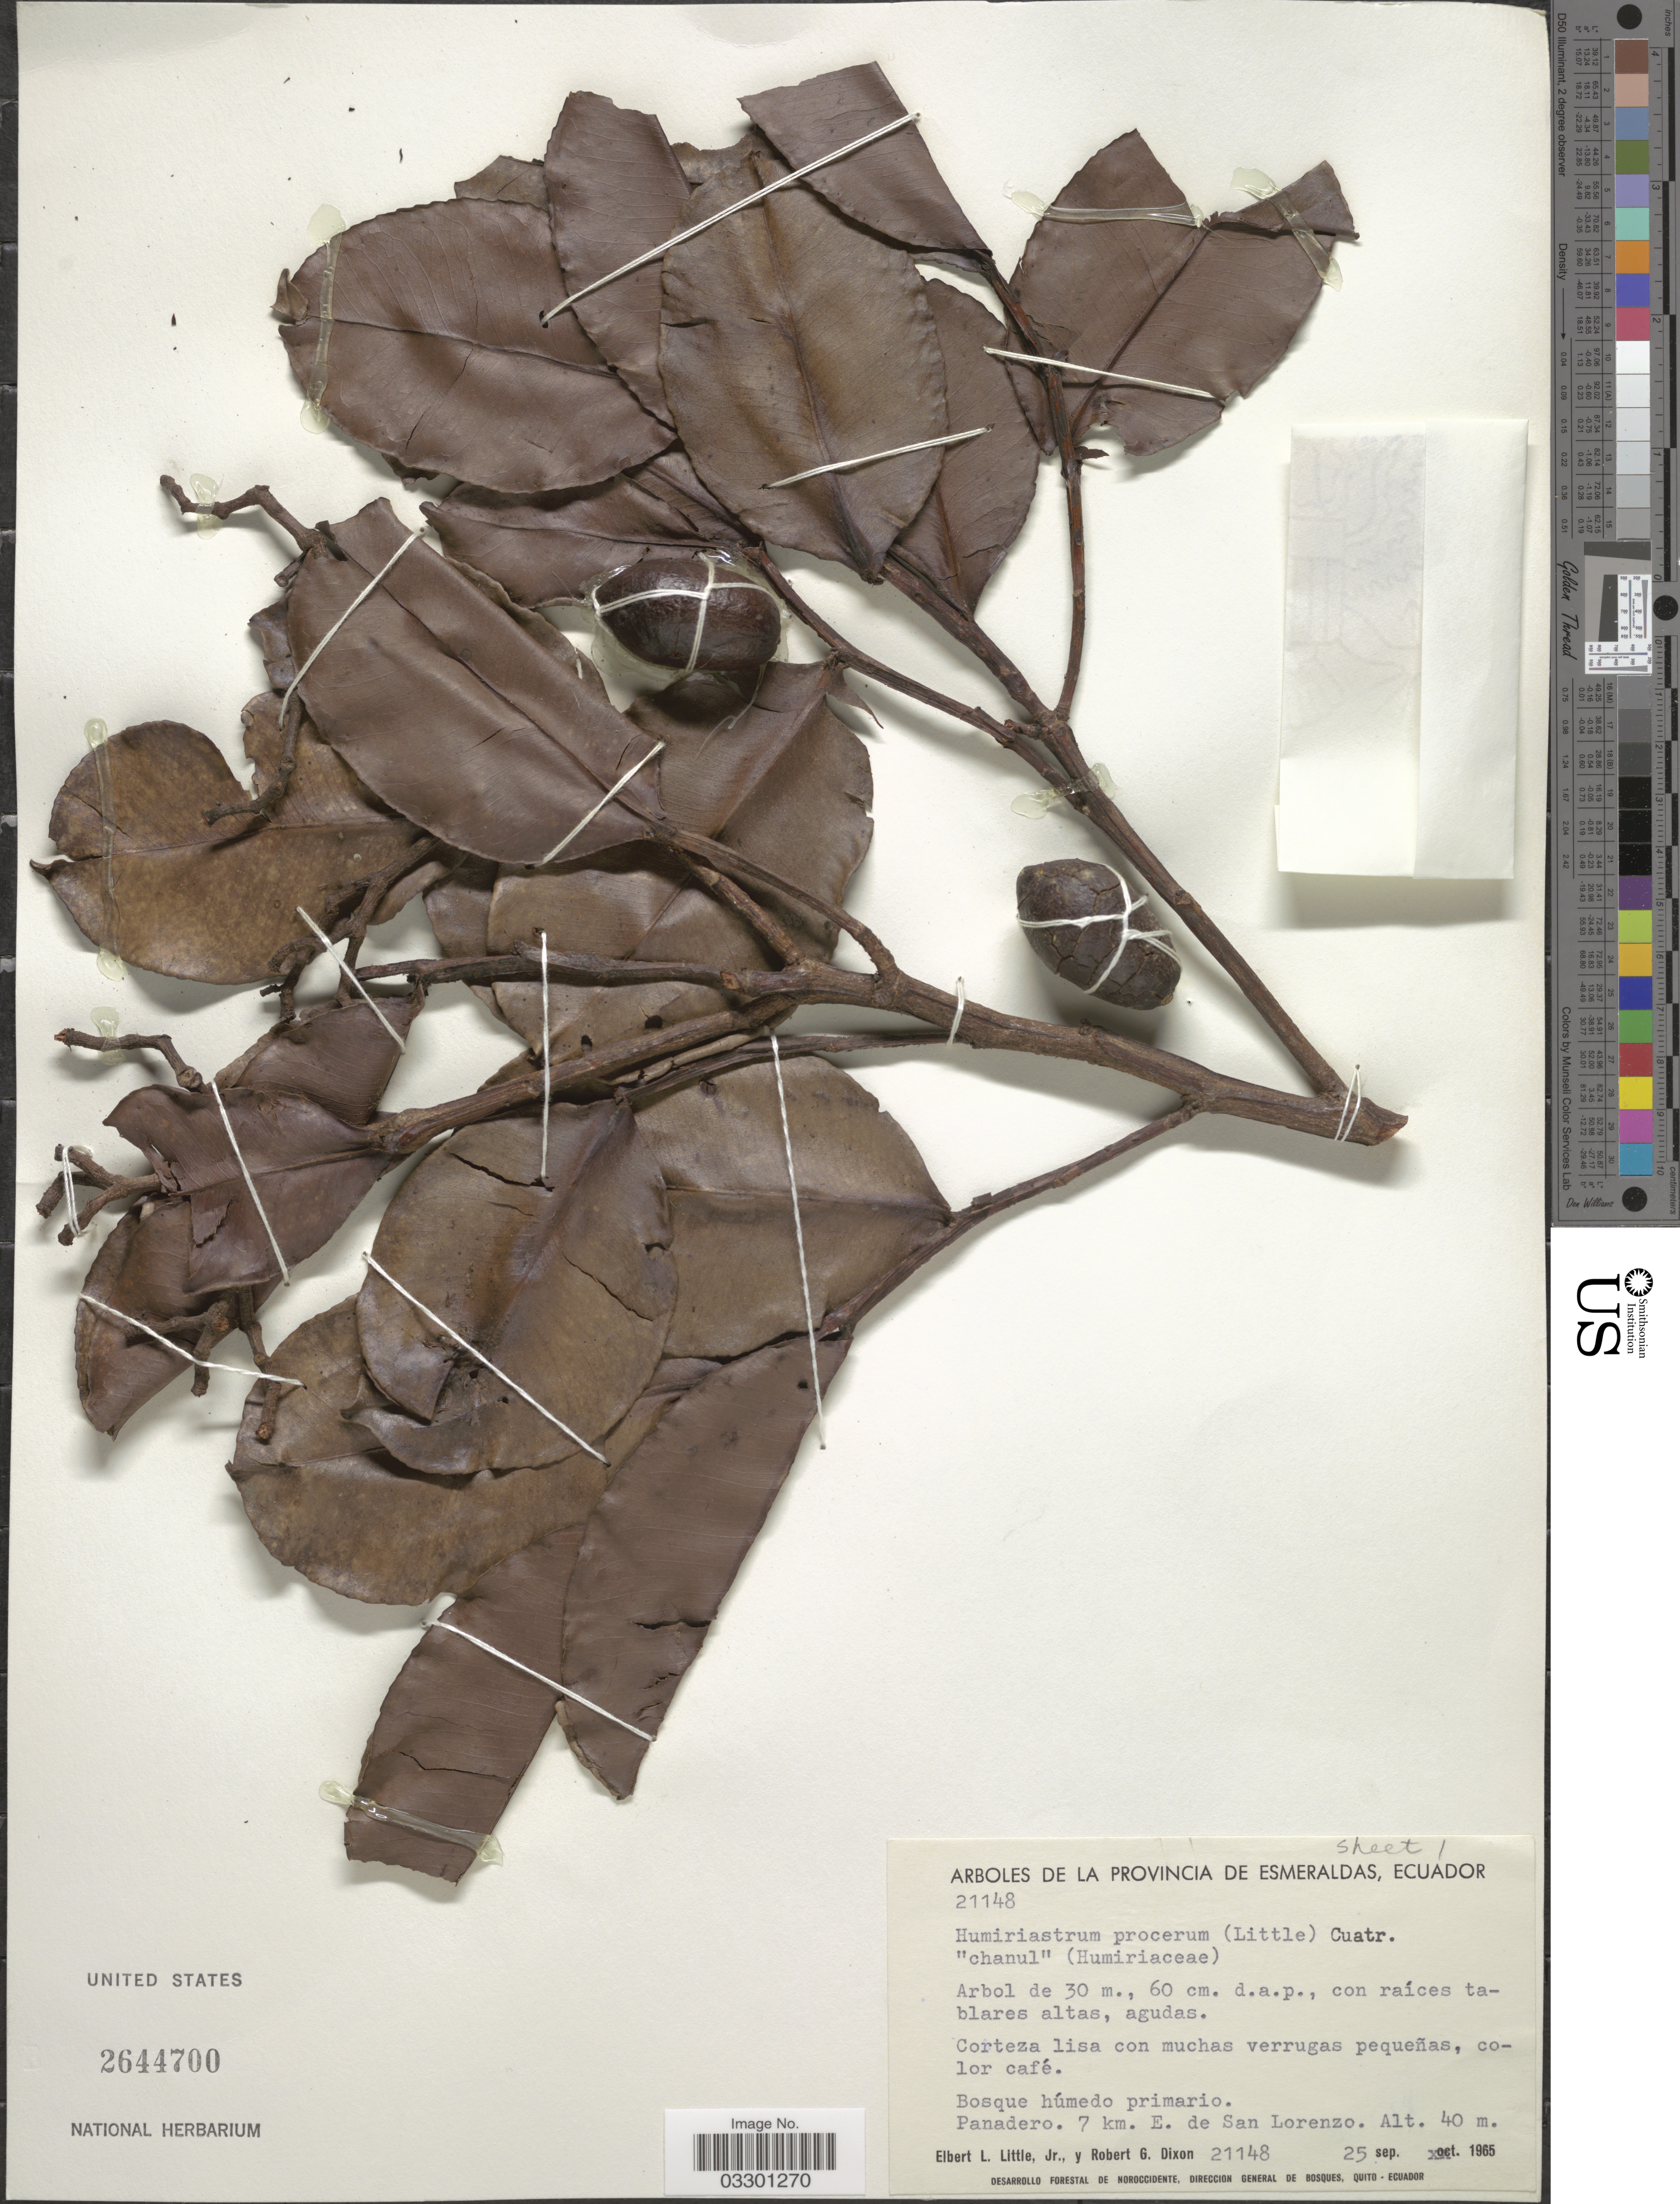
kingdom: Plantae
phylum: Tracheophyta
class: Magnoliopsida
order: Malpighiales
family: Humiriaceae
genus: Humiriastrum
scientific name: Humiriastrum procerum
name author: (Little) Cuatrec.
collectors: E. L. Little & R. G. Dixon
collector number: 21148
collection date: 1965-09-25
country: Ecuador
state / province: Esmeraldas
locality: Panadero. 7 km. E. de San Lorenzo.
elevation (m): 40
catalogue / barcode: US 2644700